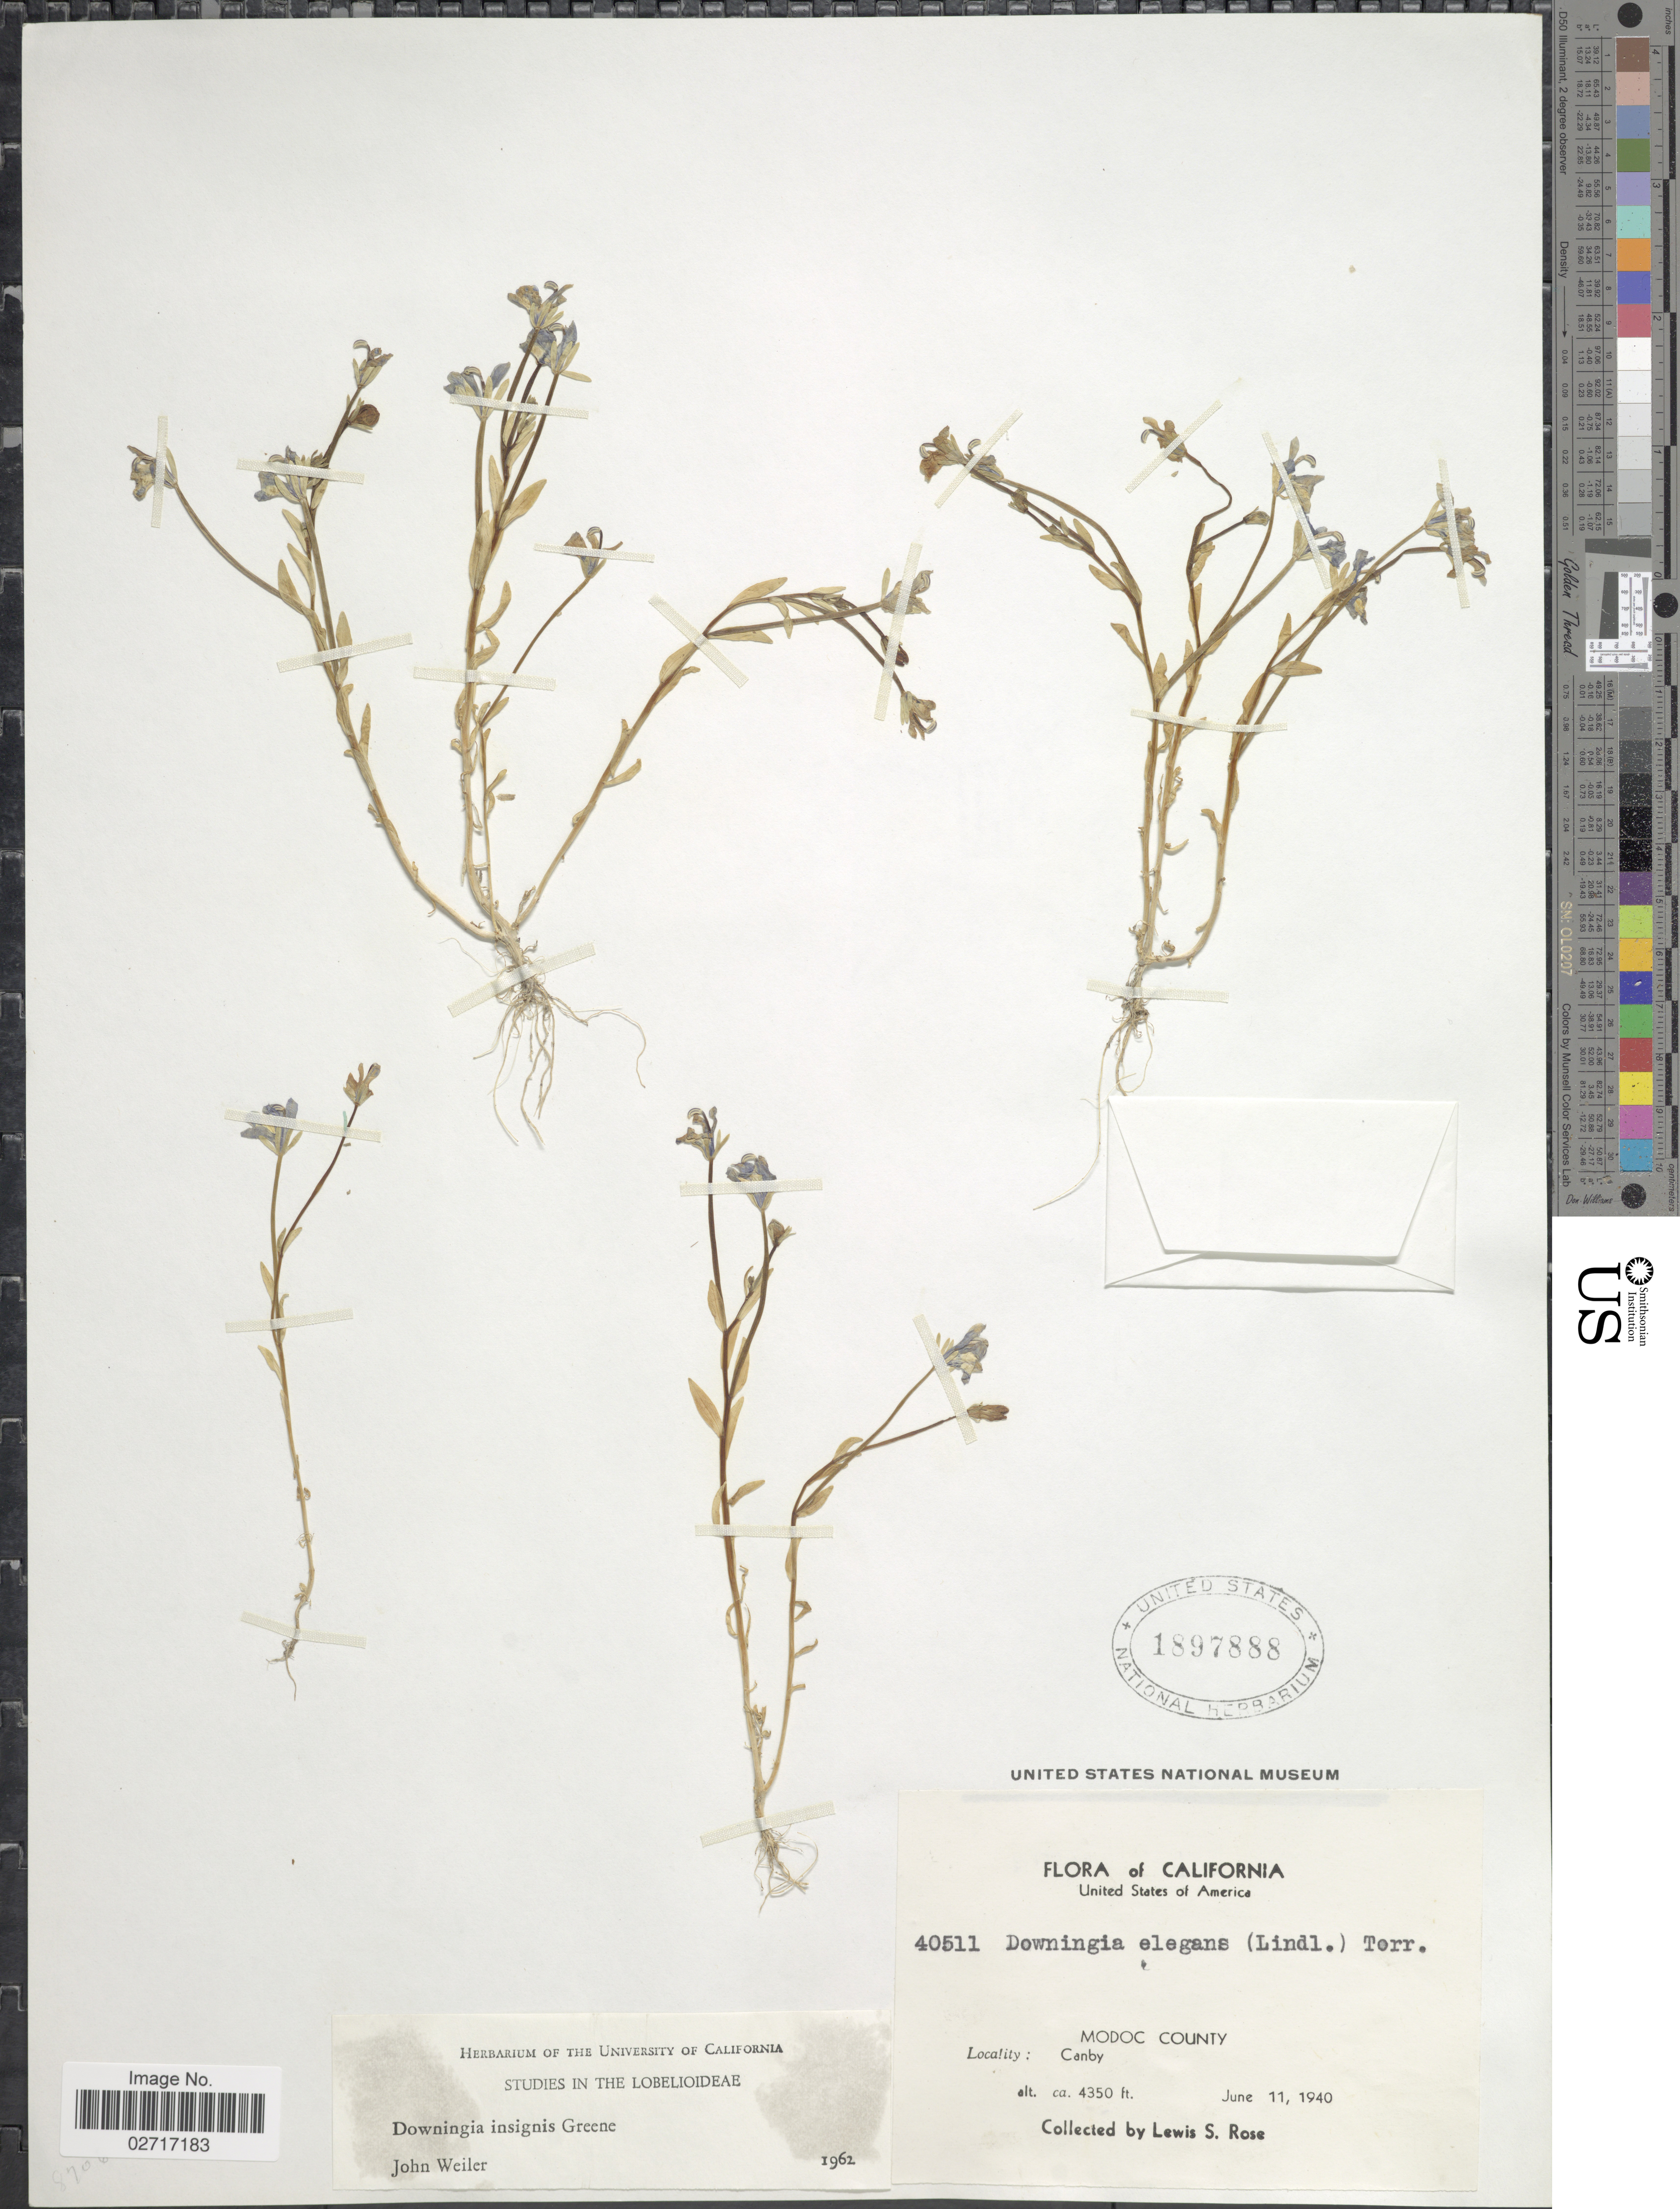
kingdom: Plantae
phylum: Tracheophyta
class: Magnoliopsida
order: Asterales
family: Campanulaceae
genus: Downingia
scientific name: Downingia insignis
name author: Greene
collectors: L. S. Rose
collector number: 40511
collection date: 1940-06-11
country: United States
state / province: California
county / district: Modoc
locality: Modoc County, Canby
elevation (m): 1326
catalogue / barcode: US 1897888